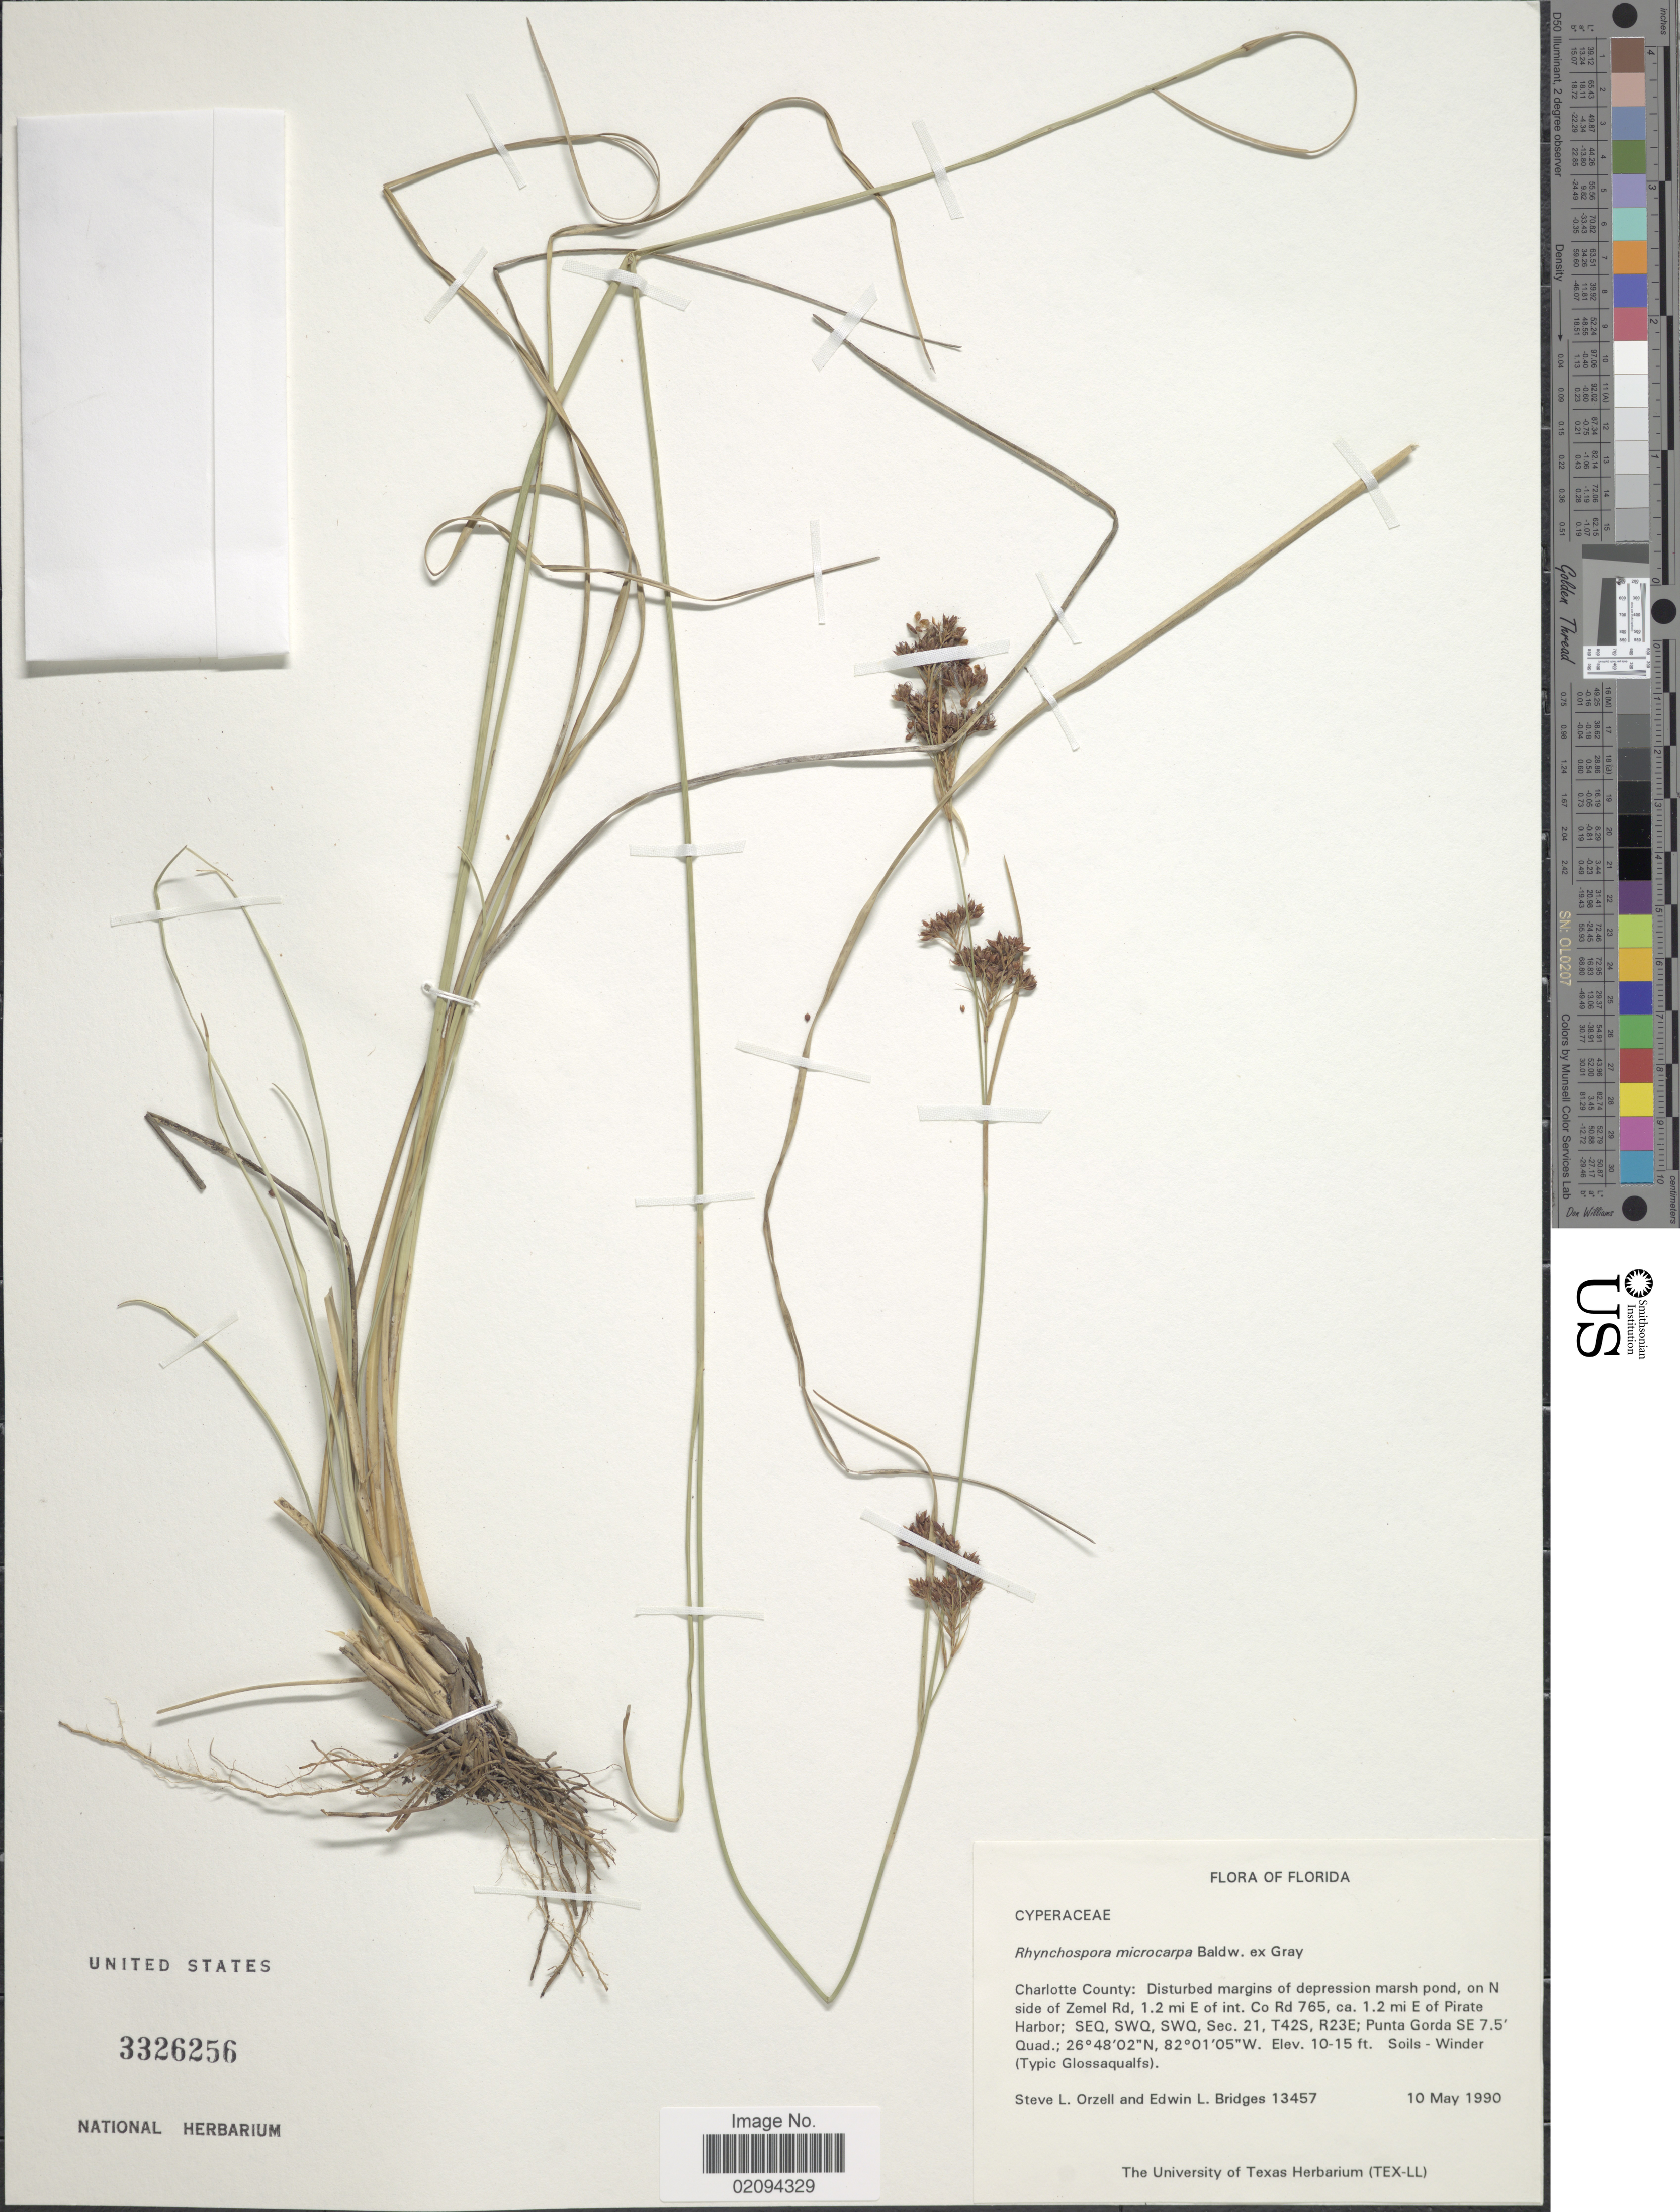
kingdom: Plantae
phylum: Tracheophyta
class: Liliopsida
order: Poales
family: Cyperaceae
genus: Rhynchospora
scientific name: Rhynchospora microcarpa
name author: Baldwin ex A. Gray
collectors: S. Orzell & E. Bridges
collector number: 13457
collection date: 1990-05-10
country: United States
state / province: Florida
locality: Charlotte County: Disturbed margins of depression marsh pond, on N side of Zemel Rd., 1.2 mi E of int. Co Rd 765, ca. 1.2 mi E of Pirate Harbor; SEQ, SWQ, SWQ, Sec. 21, T42S, R23E; Punta Gorda SE 7.5' Quad.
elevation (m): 3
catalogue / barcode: US 3326256